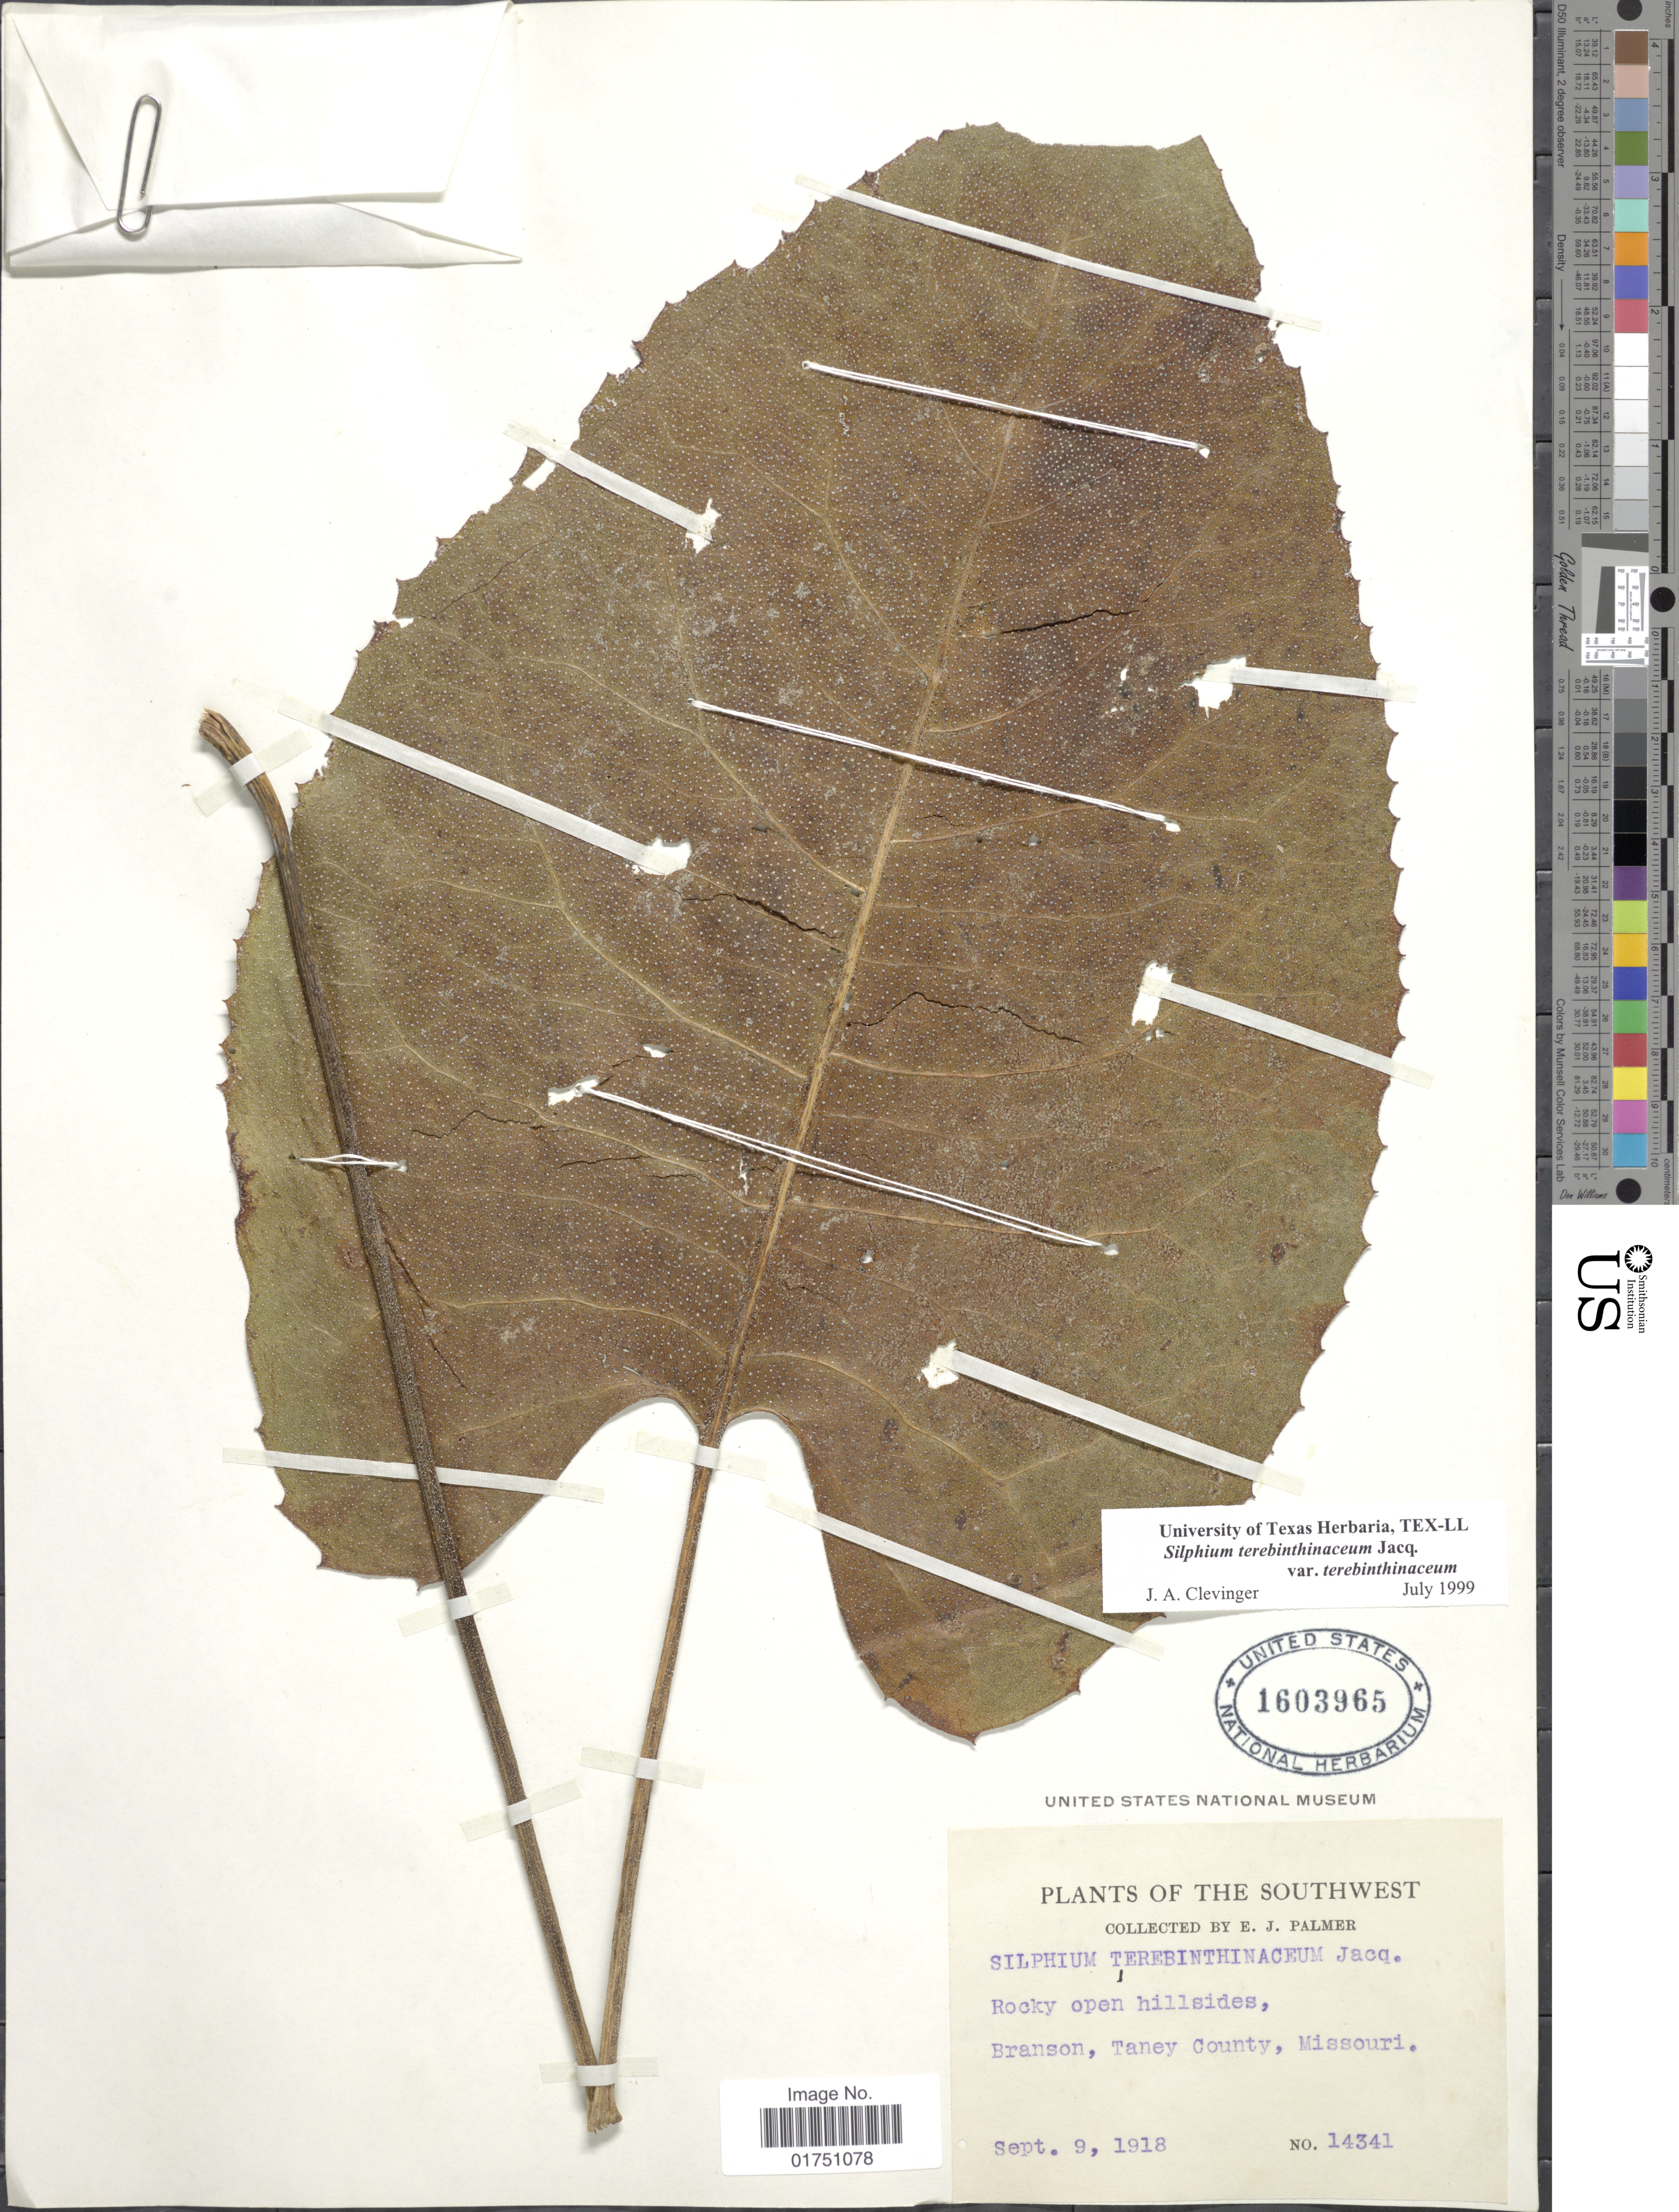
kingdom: Plantae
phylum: Tracheophyta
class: Magnoliopsida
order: Asterales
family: Asteraceae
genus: Silphium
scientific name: Silphium terebinthinaceum var. terebinthinaceum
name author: Jacq.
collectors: E. J. Palmer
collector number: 14341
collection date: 1918-09-09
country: United States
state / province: Missouri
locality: Southwest. Rocky open hillsides, Branson, Taney County, Missouri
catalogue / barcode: US 1603965